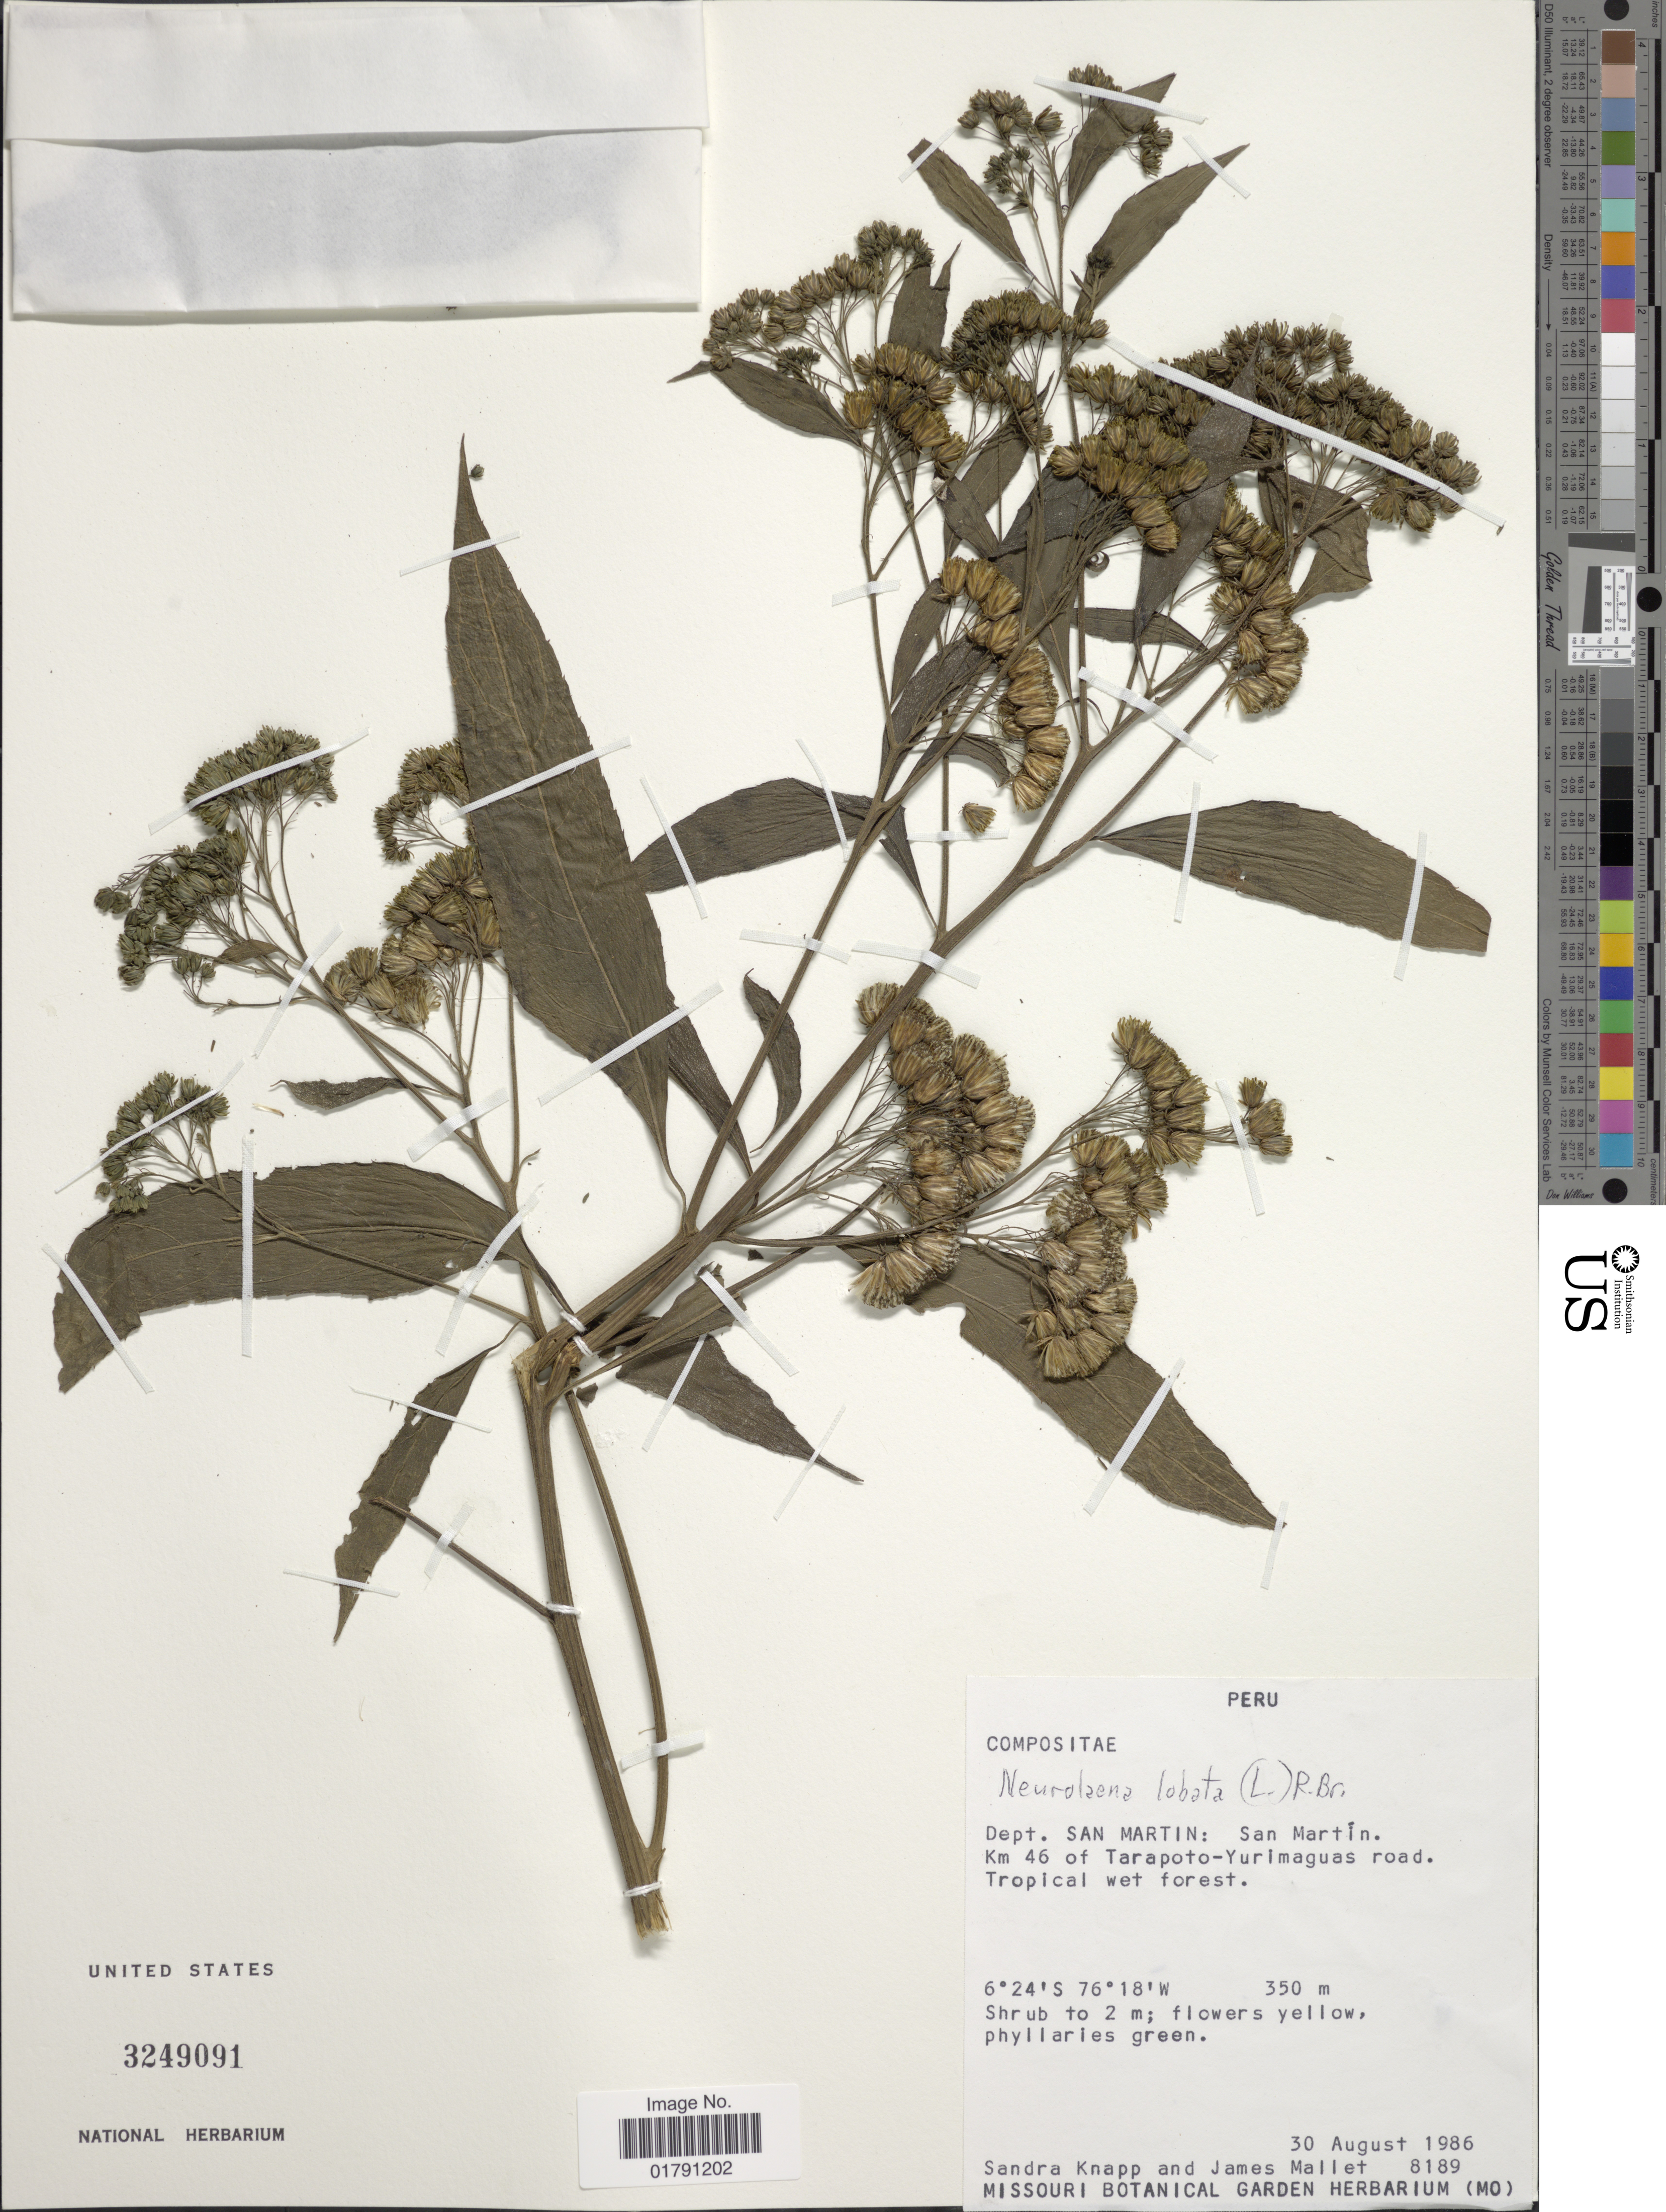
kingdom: Plantae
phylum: Tracheophyta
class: Magnoliopsida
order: Asterales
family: Asteraceae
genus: Neurolaena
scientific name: Neurolaena lobata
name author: (L.) R. Br. ex Cass.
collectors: S. Knapp & J. Mallet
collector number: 8189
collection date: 1986-08-30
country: Peru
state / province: San Martín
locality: San Martin, km 46 of Tarapoto-Yurimaguas road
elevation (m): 350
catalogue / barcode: US 3249091